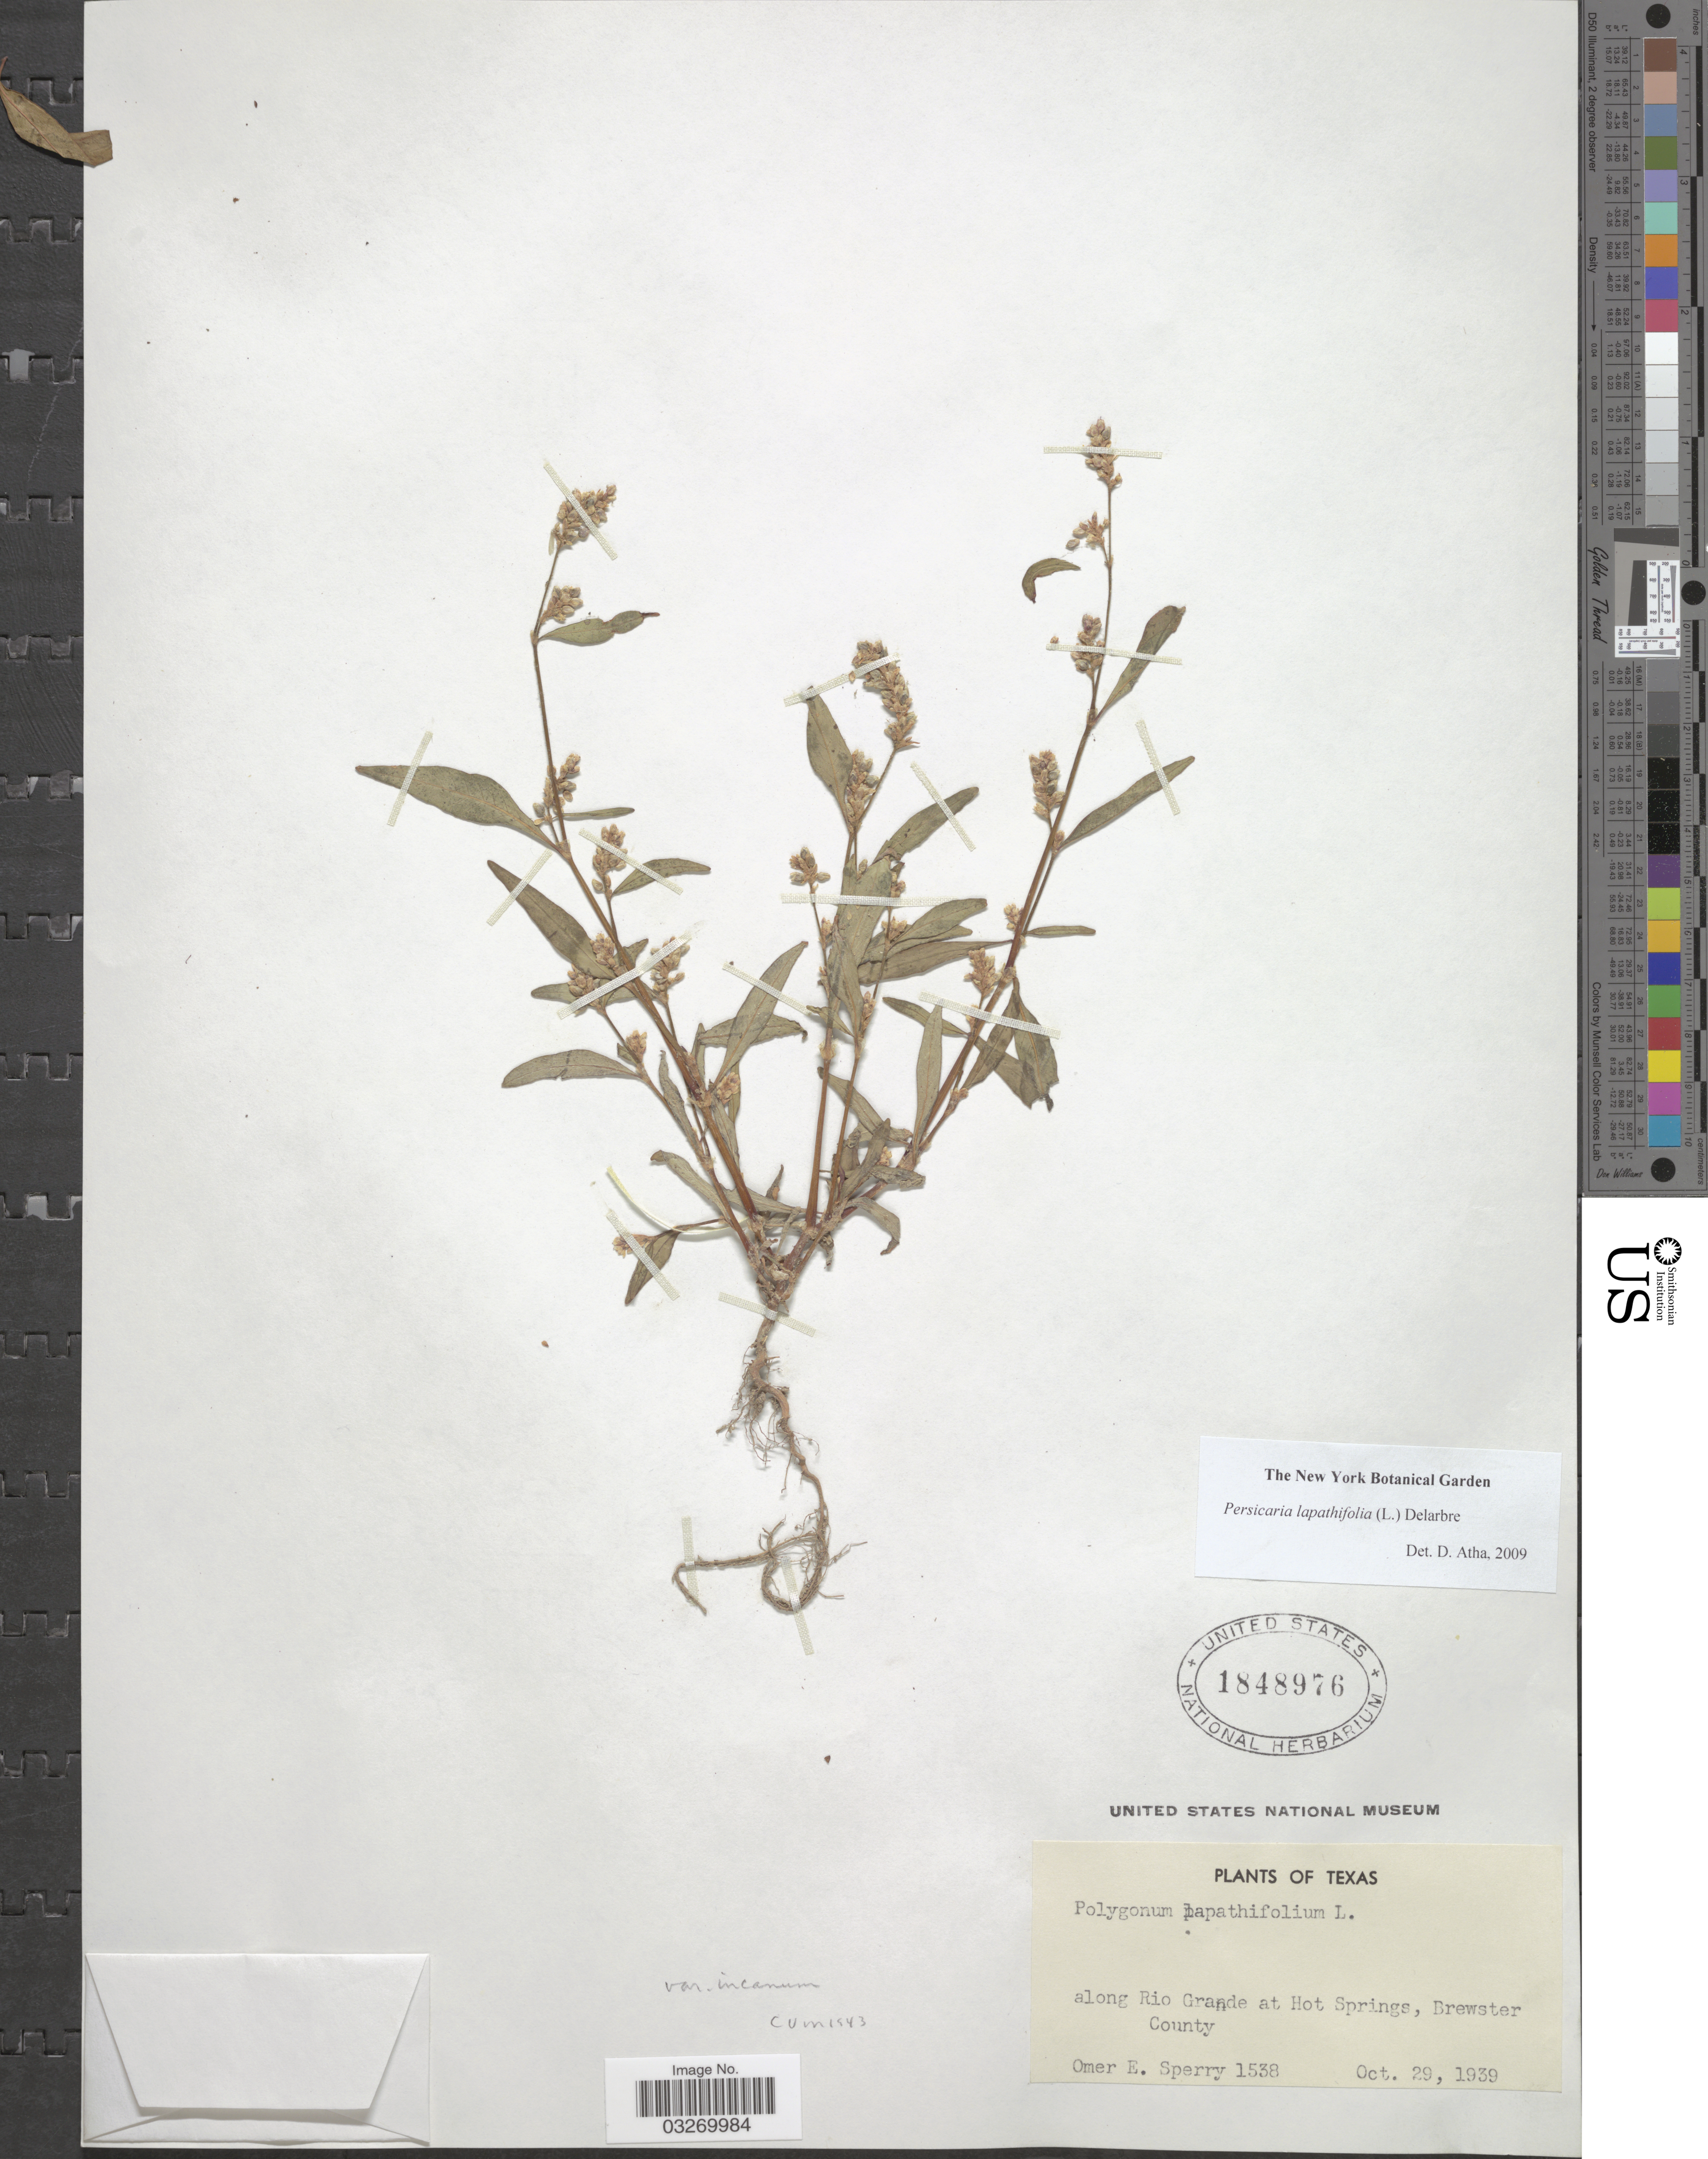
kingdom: Plantae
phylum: Tracheophyta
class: Magnoliopsida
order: Caryophyllales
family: Polygonaceae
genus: Persicaria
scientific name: Persicaria lapathifolia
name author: (L.) Delarbre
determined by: Atha, D. E.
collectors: O. E. Sperry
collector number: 1538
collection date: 1939-10-29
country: United States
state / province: Texas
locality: Along Rio Grande at Hot Springs, Brewster County.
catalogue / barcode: US 1848976